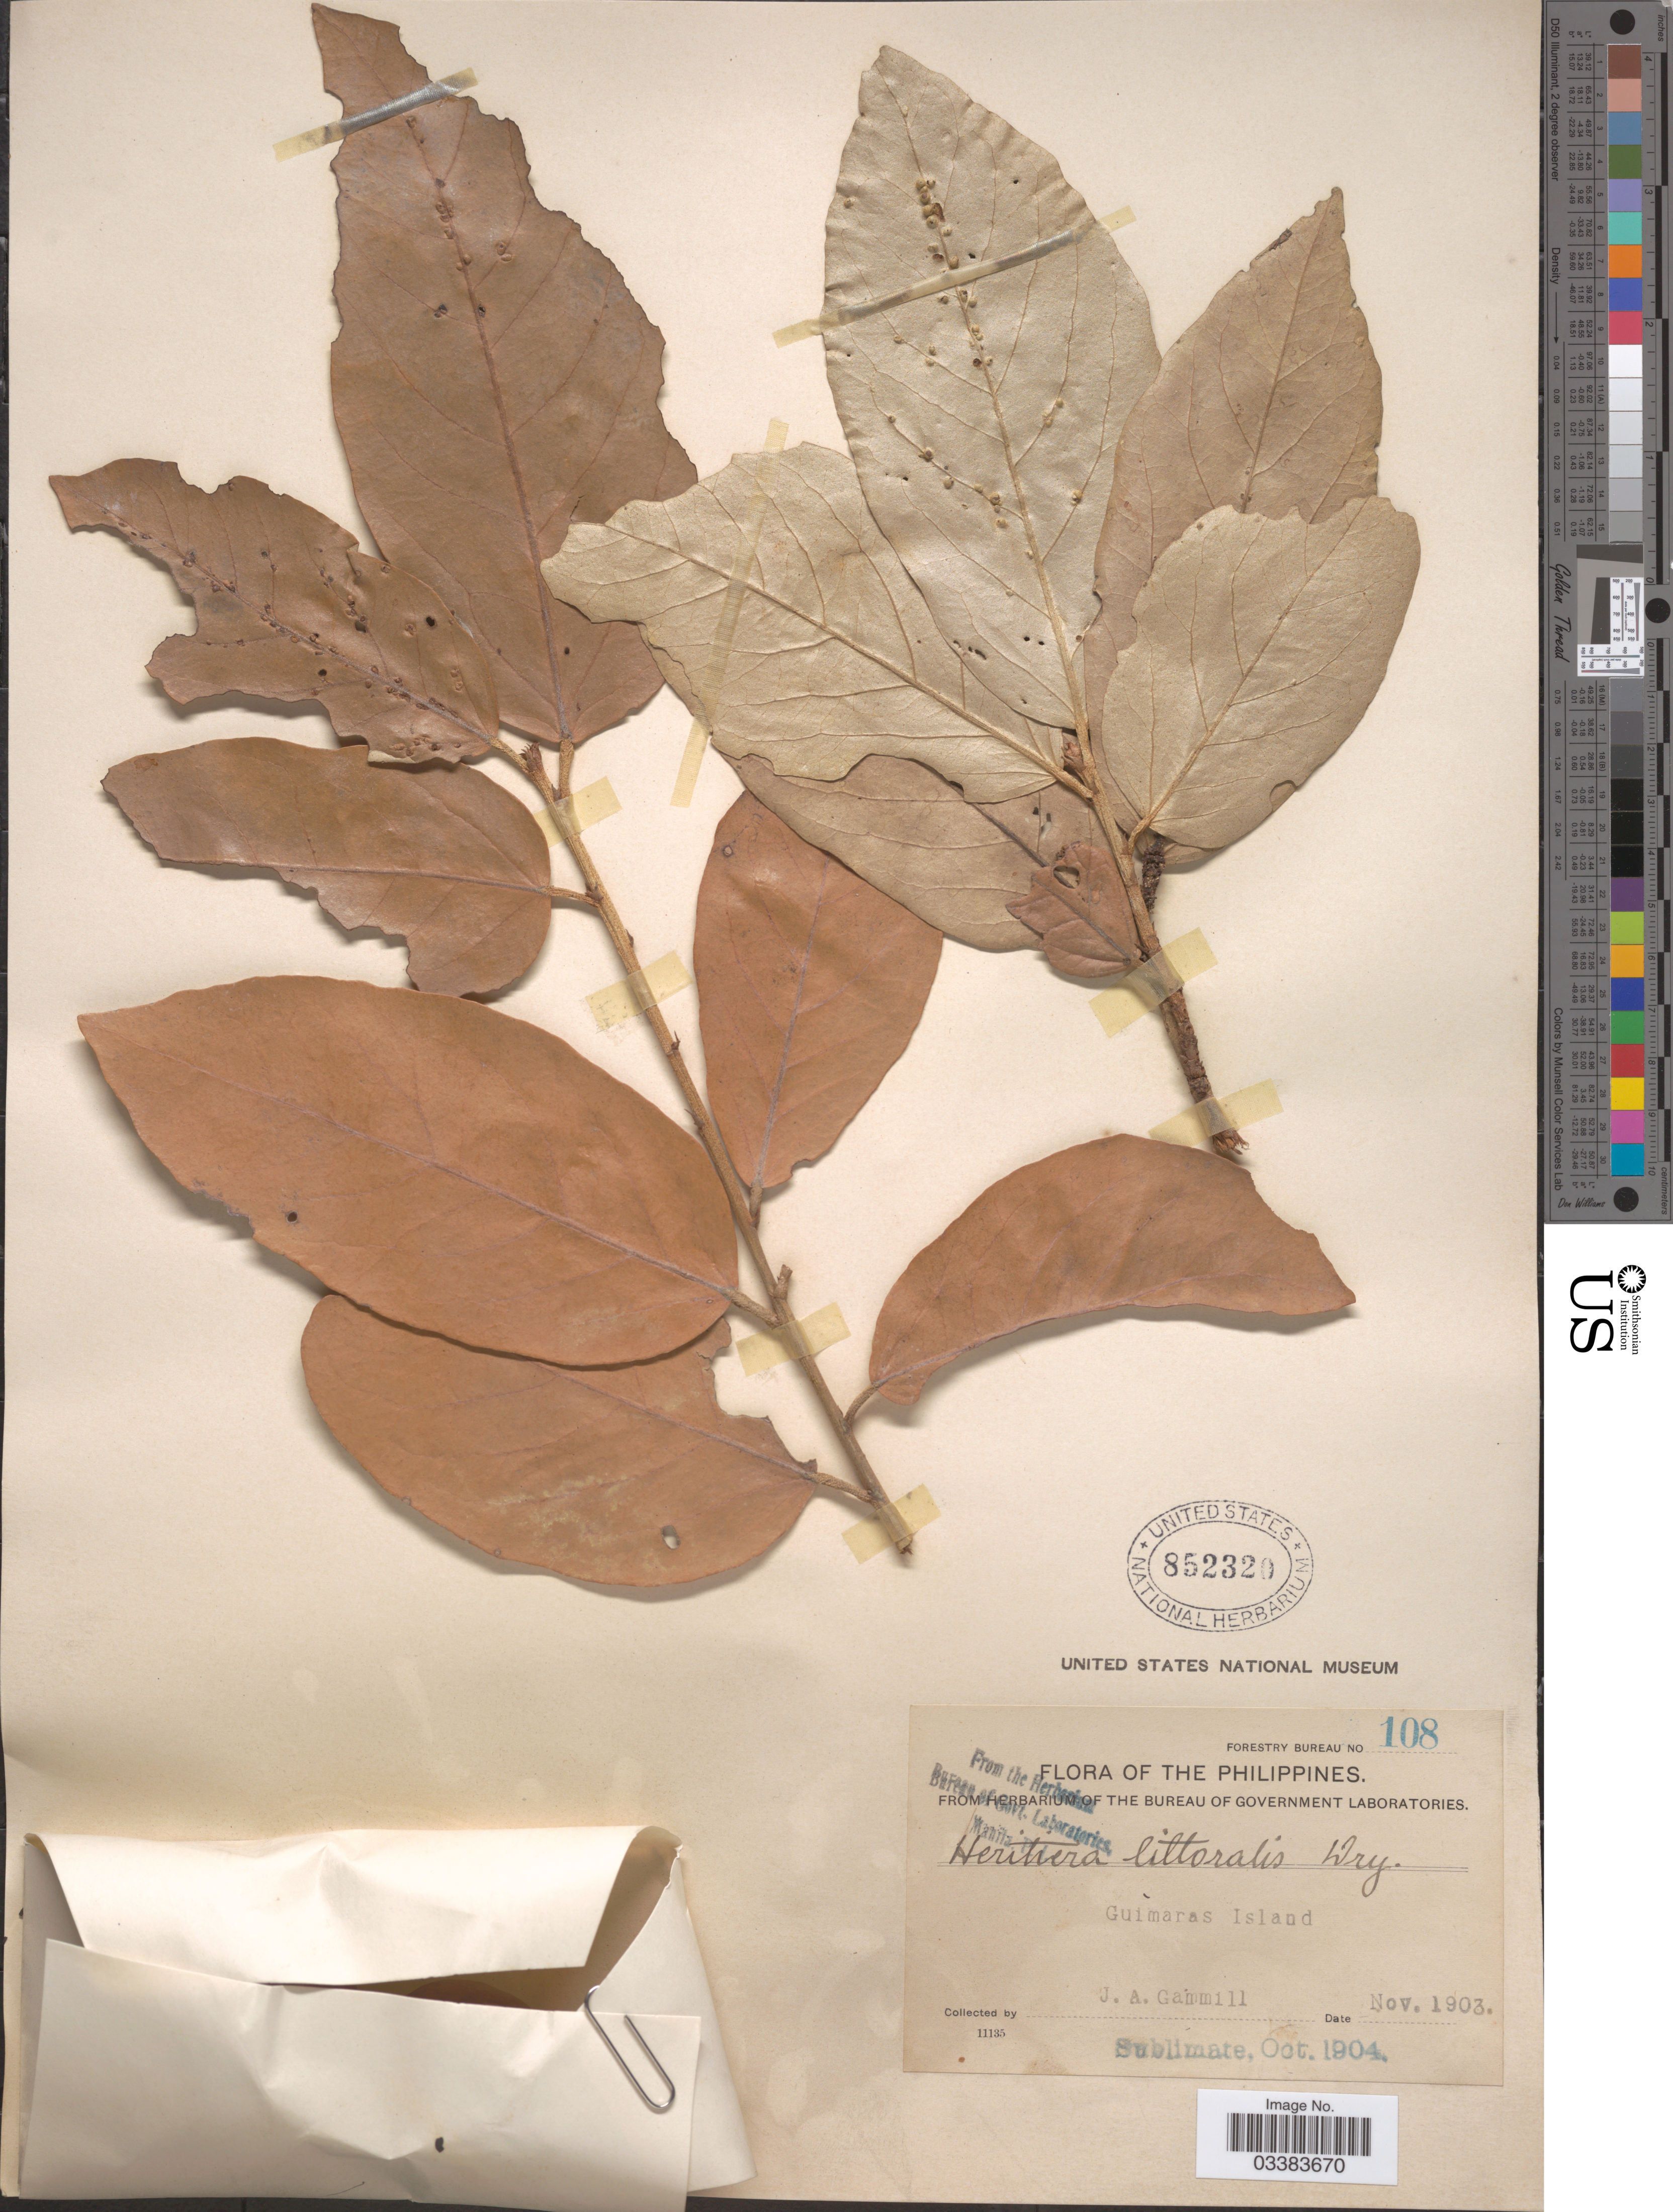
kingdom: Plantae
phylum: Tracheophyta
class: Magnoliopsida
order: Malvales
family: Malvaceae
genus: Heritiera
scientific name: Heritiera littoralis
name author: Aiton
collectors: J. Gammill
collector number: Forestry Bureau 108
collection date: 1903-11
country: Philippines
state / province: Western Visayas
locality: Guimaras Island.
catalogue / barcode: US 852320